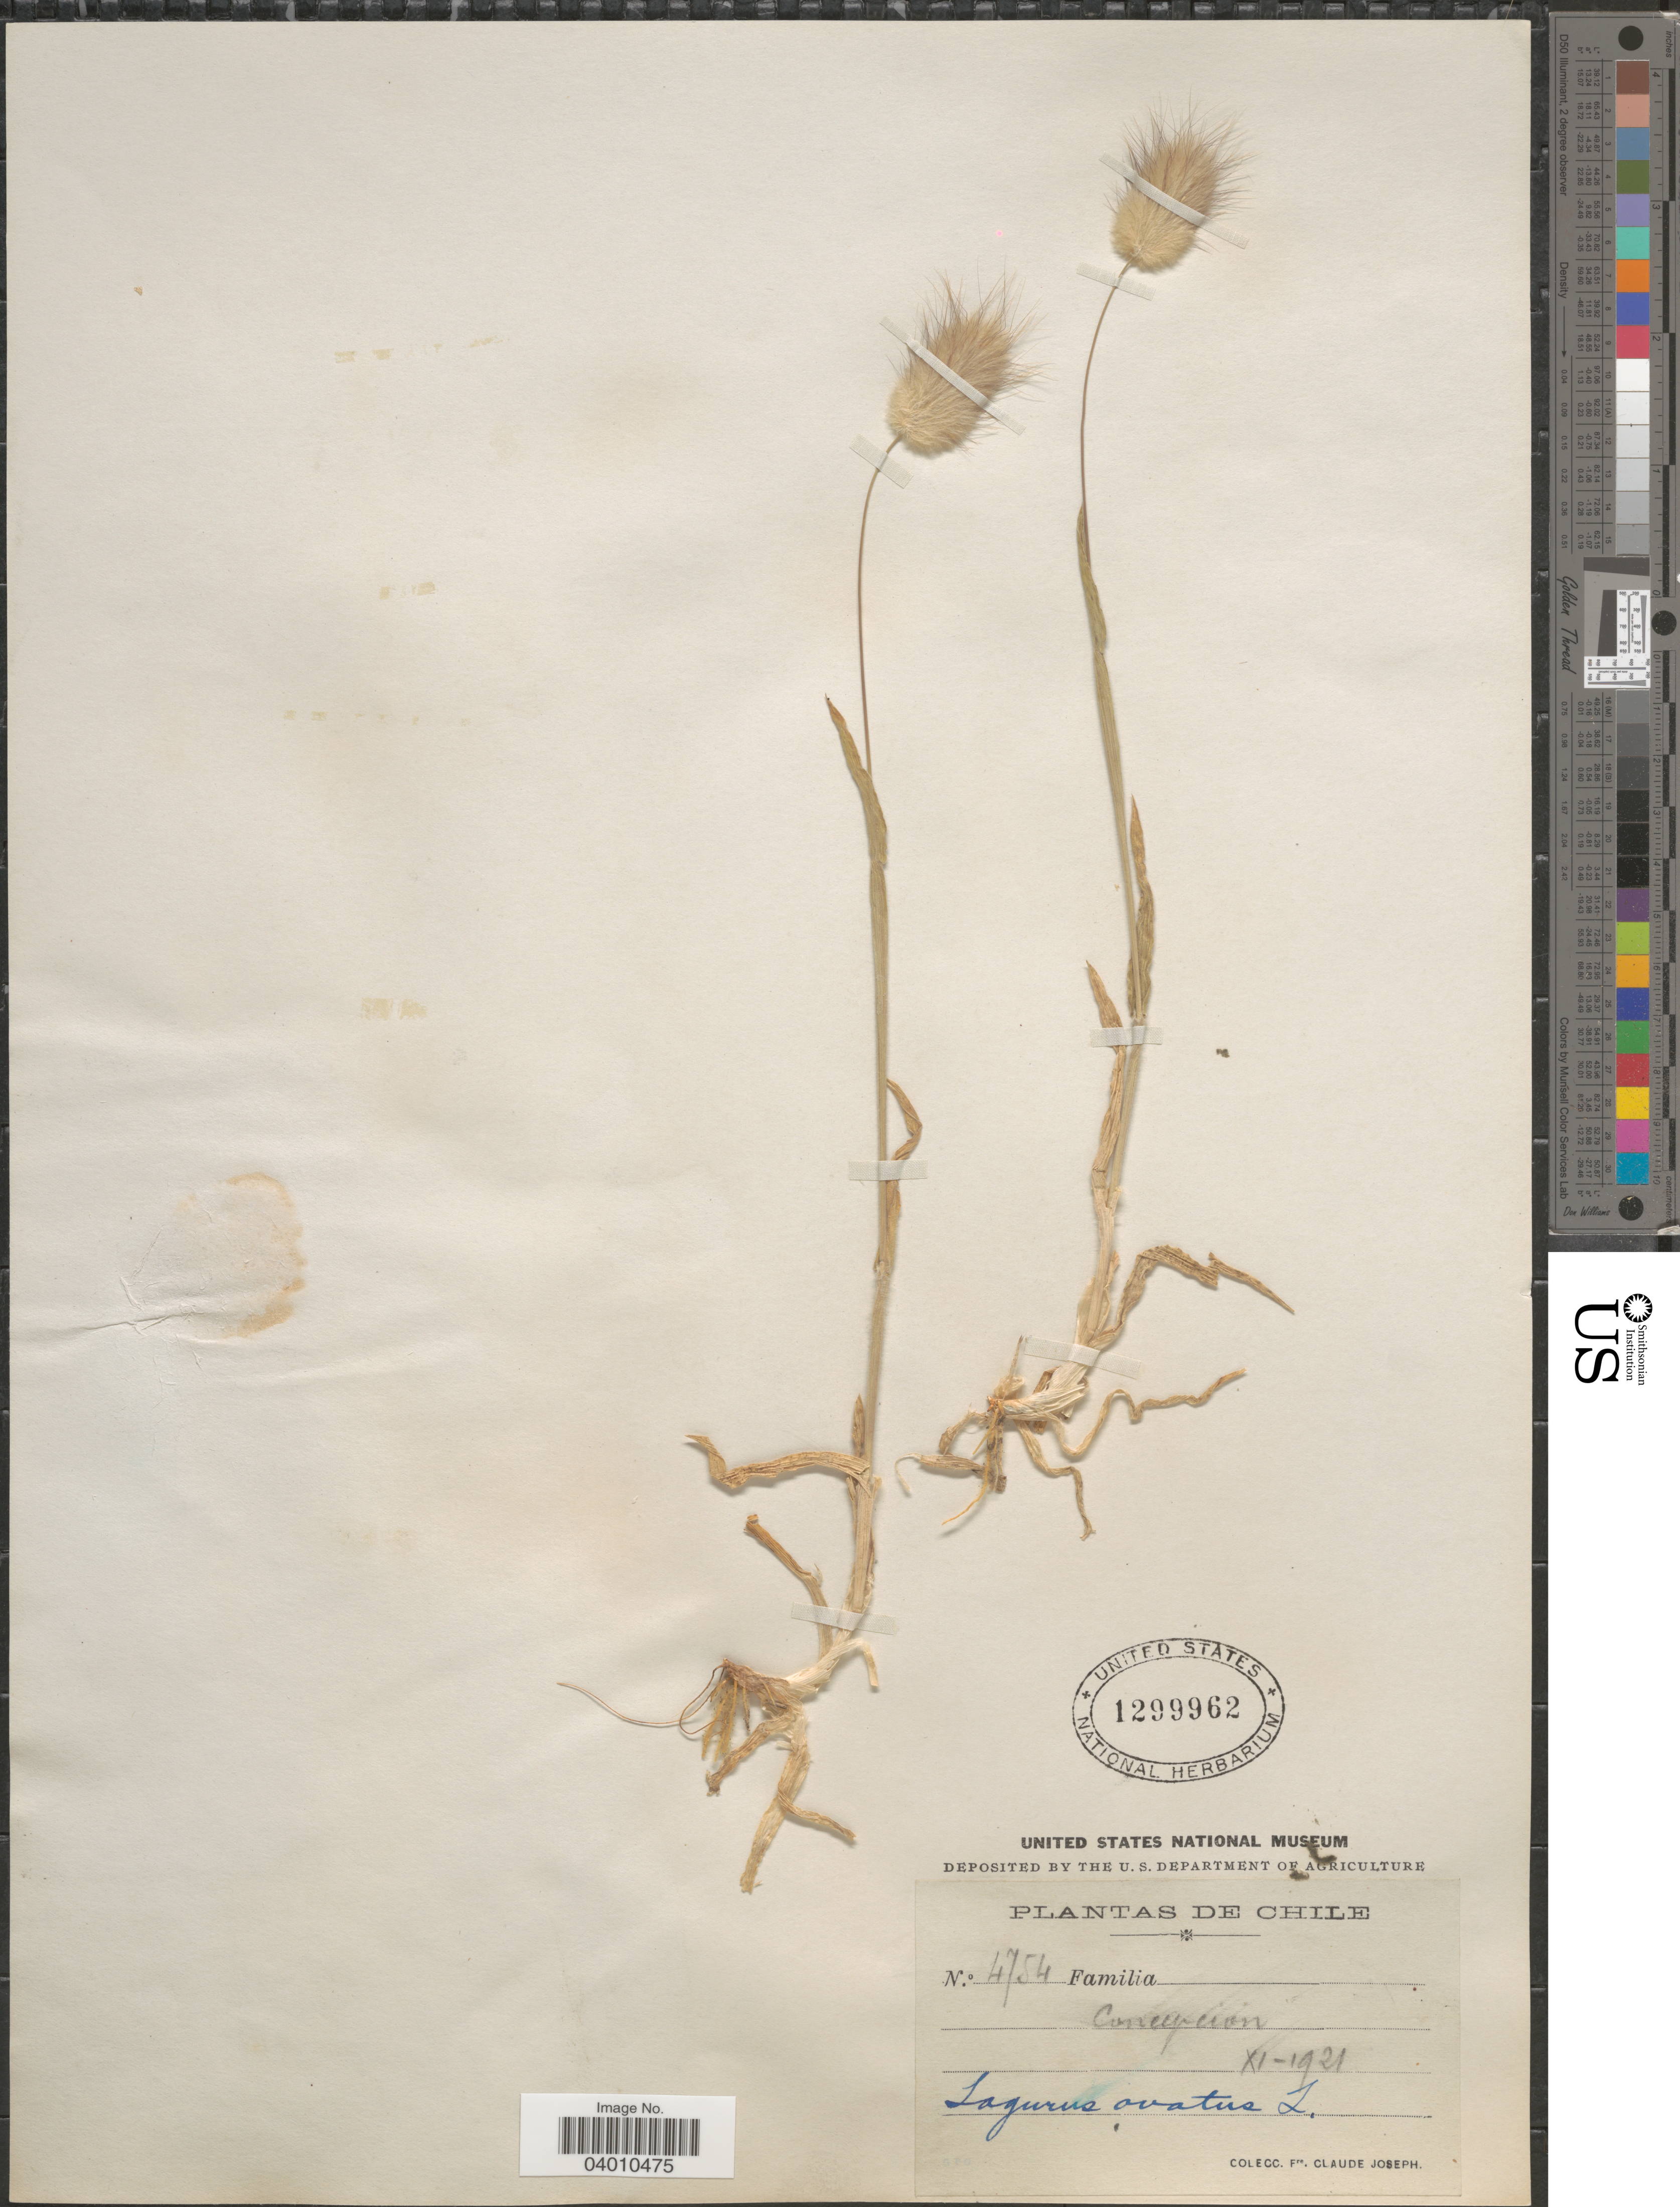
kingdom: Plantae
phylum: Tracheophyta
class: Liliopsida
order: Poales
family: Poaceae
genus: Lagurus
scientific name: Lagurus ovatus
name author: L.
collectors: Bro. Claude-Joseph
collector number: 4754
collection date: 1921-11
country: Chile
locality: Concepcion.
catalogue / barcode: US 1299962